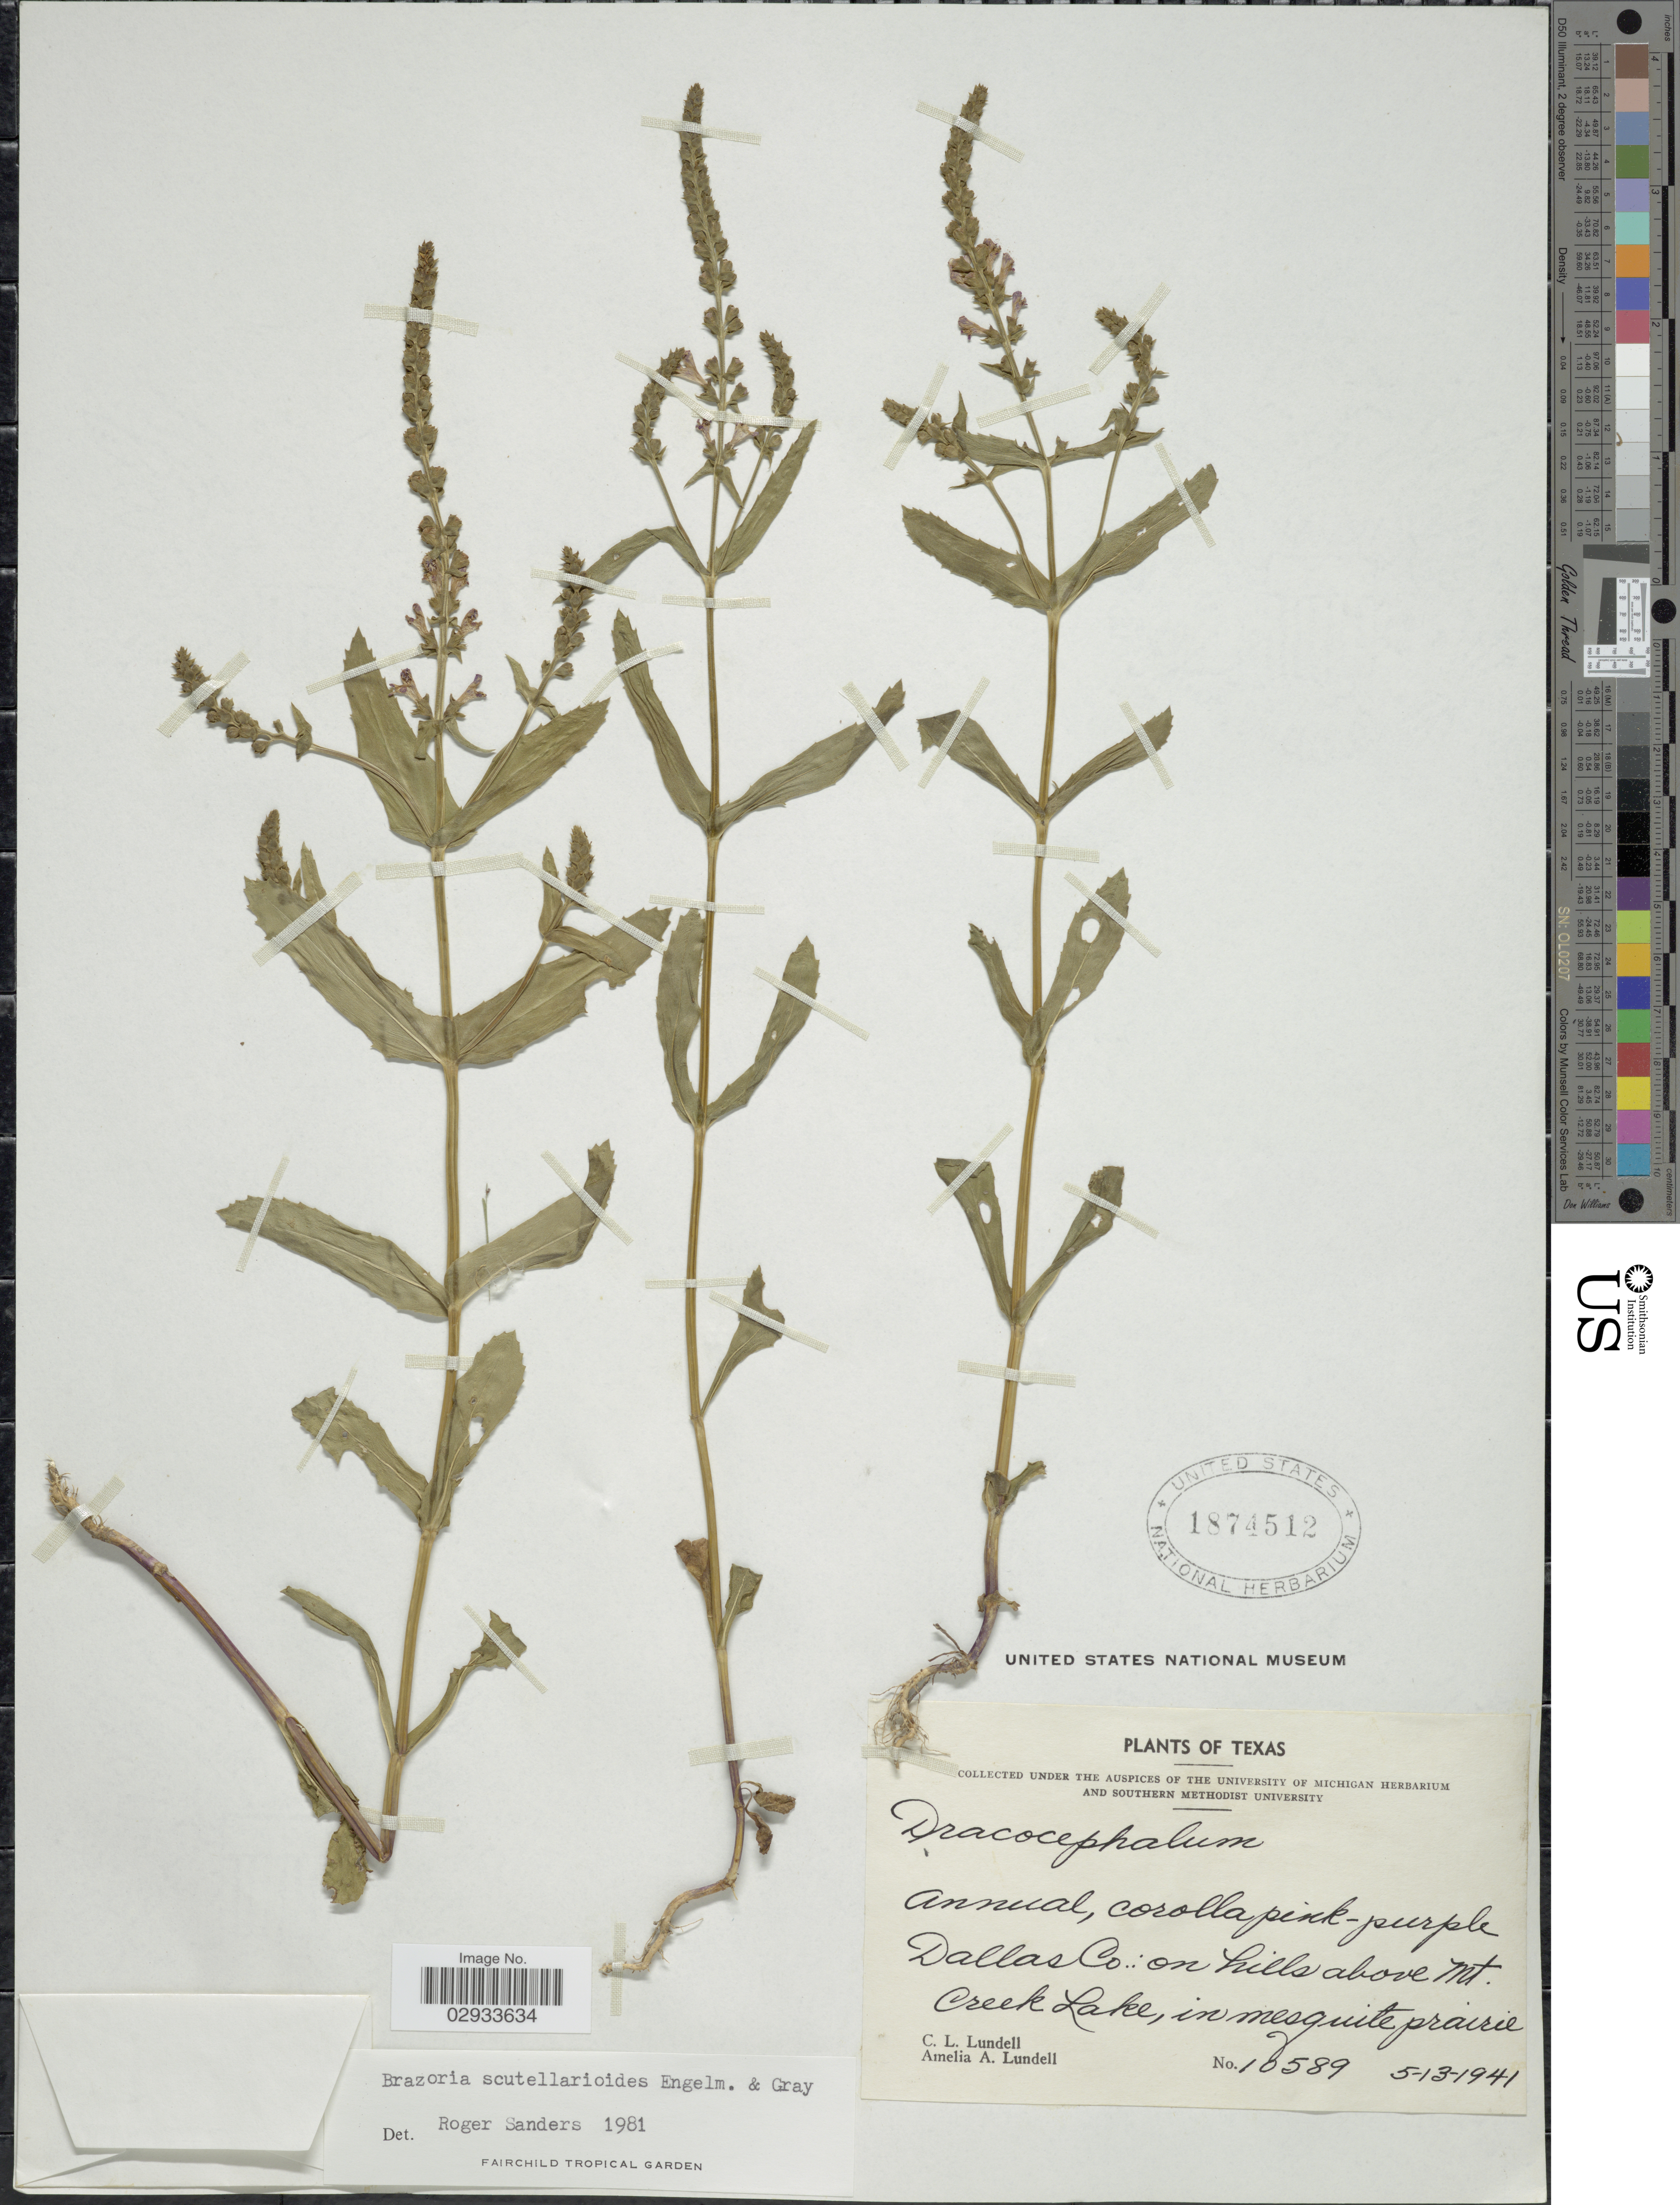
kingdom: Plantae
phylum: Tracheophyta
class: Magnoliopsida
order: Lamiales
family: Lamiaceae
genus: Brazoria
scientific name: Brazoria scutellarioides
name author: Engelm. & A. Gray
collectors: C. L. Lundell & A. A. Lundell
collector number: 10589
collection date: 1941-05-13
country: United States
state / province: Texas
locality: Dallas Co.: on hills above Mt. Creek Lake, in mesquite prairie.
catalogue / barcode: US 1874512